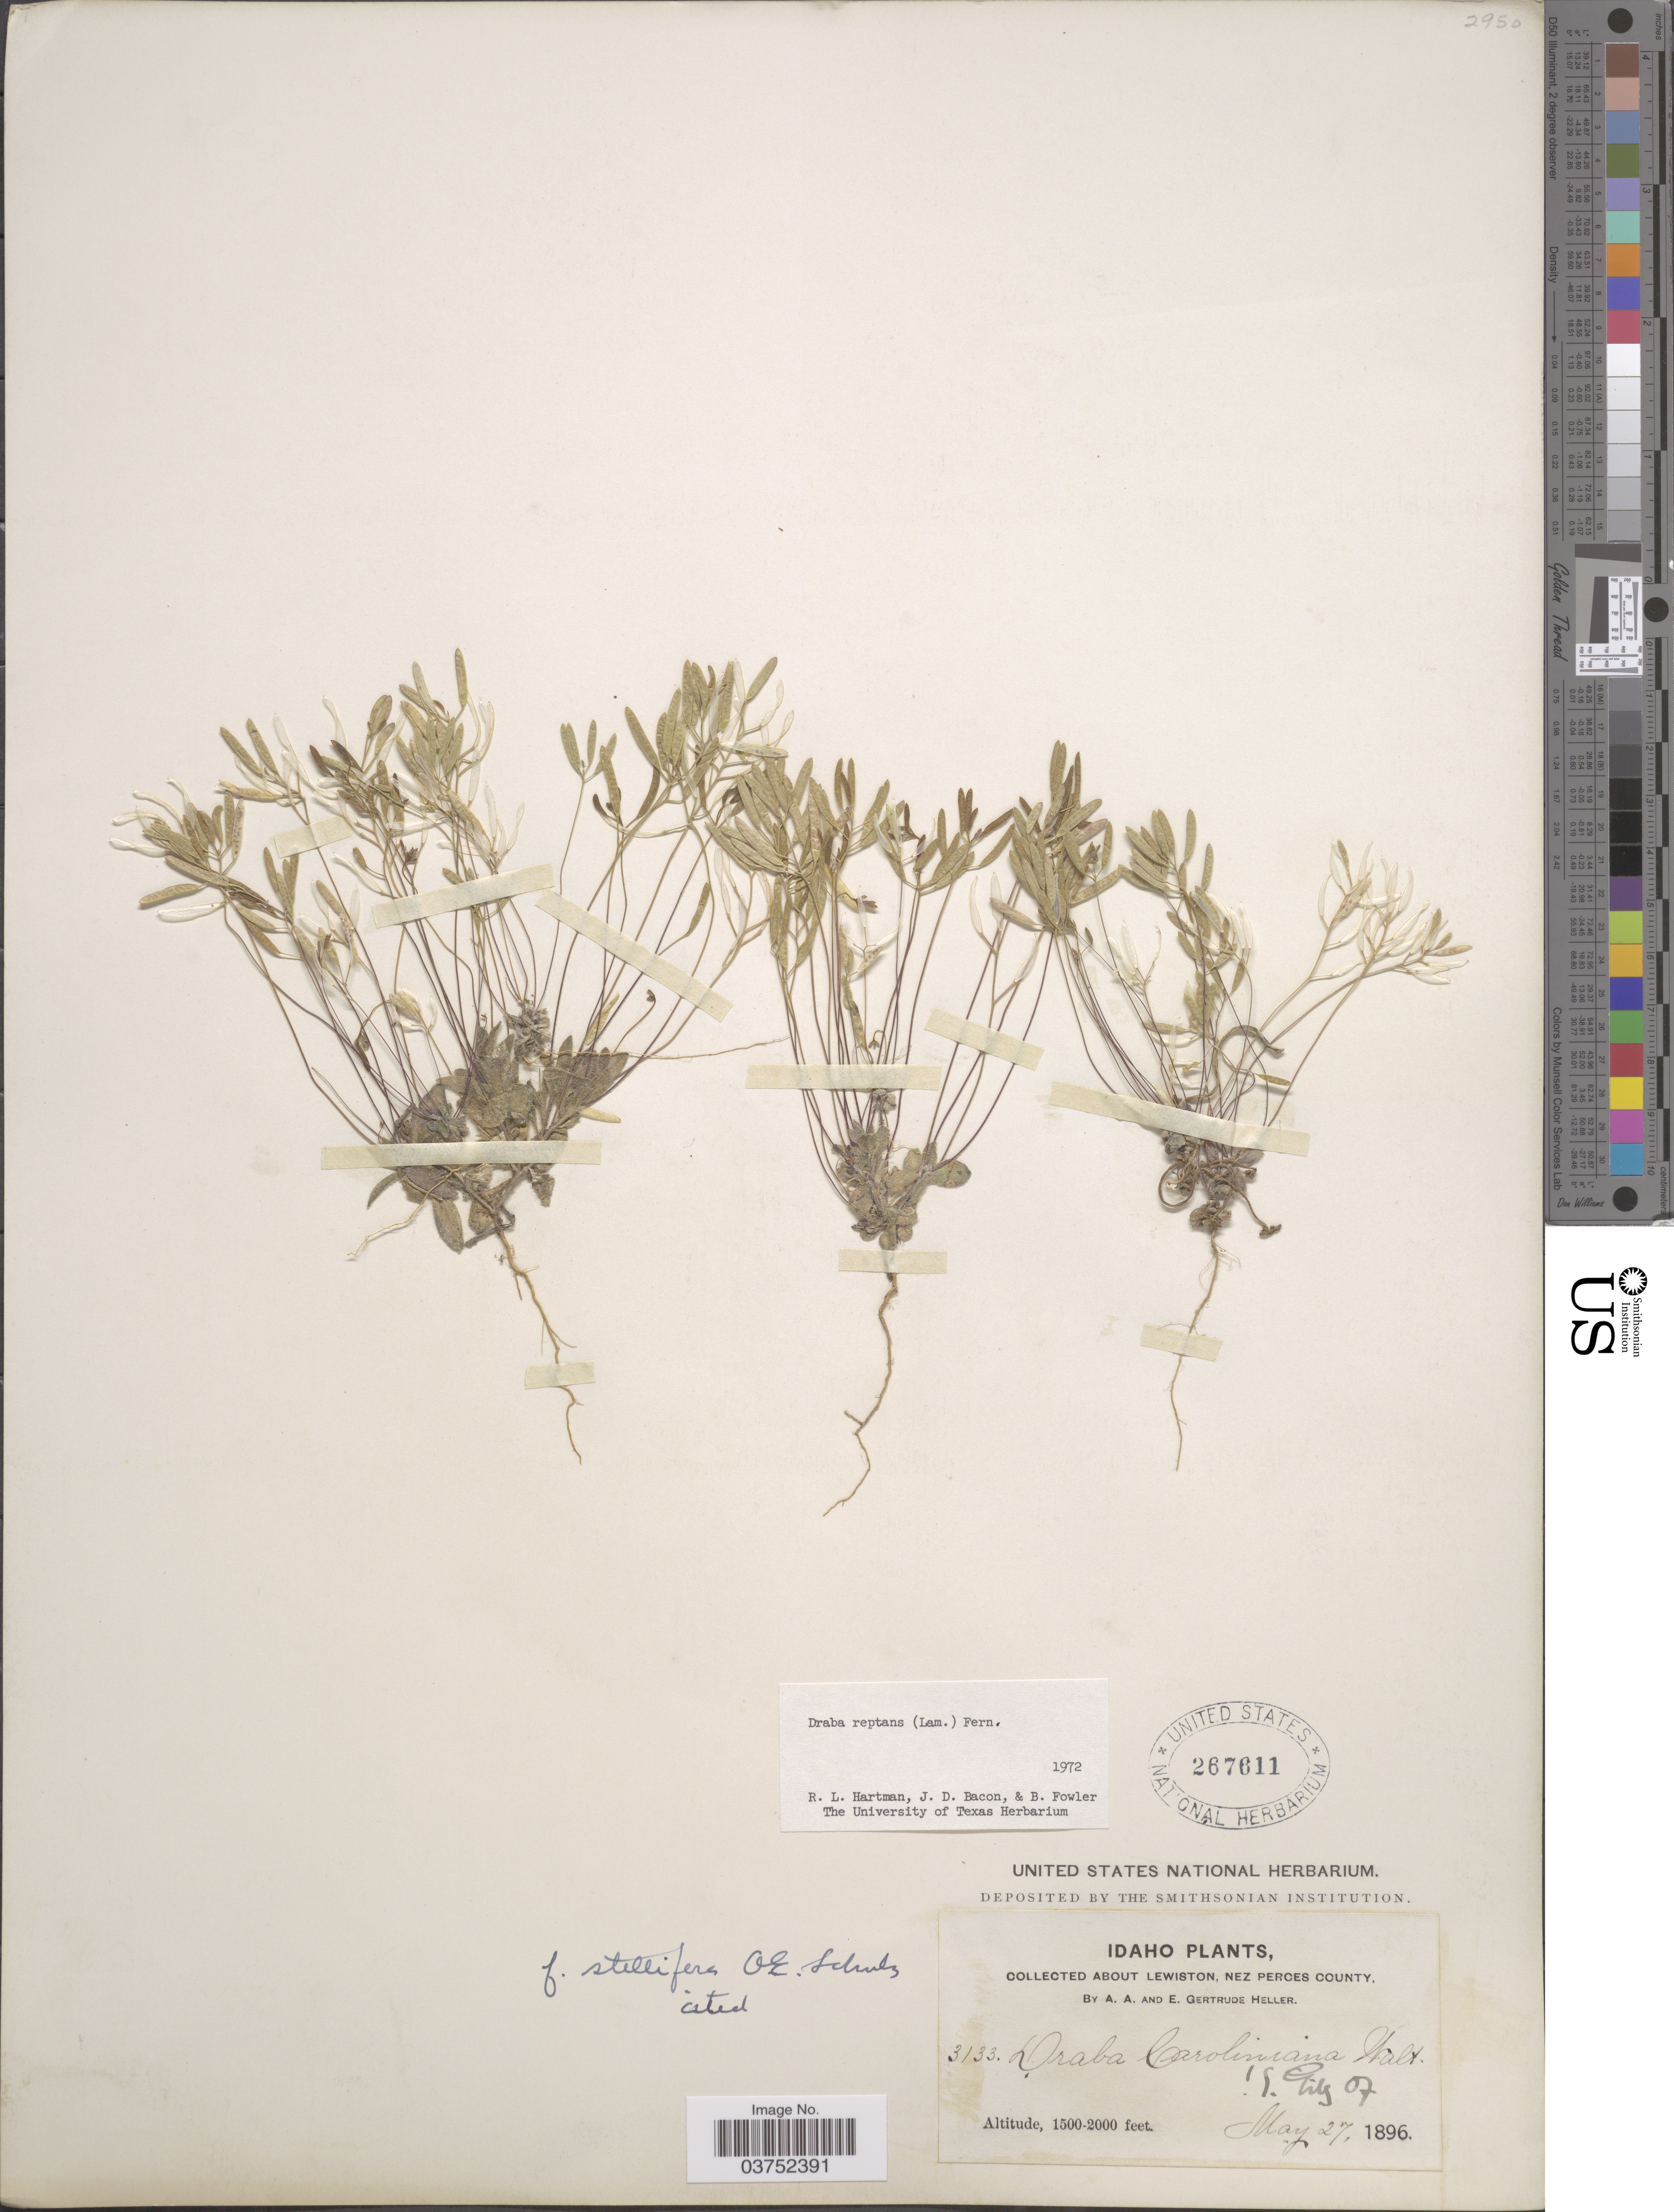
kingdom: Plantae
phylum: Tracheophyta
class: Magnoliopsida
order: Brassicales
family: Brassicaceae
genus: Draba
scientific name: Draba reptans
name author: (Lam.) Fernald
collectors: A. A. Heller & E. G. Heller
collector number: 3133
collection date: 1896-05-27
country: United States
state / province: Idaho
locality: About Lewiston, Nez Perces County.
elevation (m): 457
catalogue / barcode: US 267611